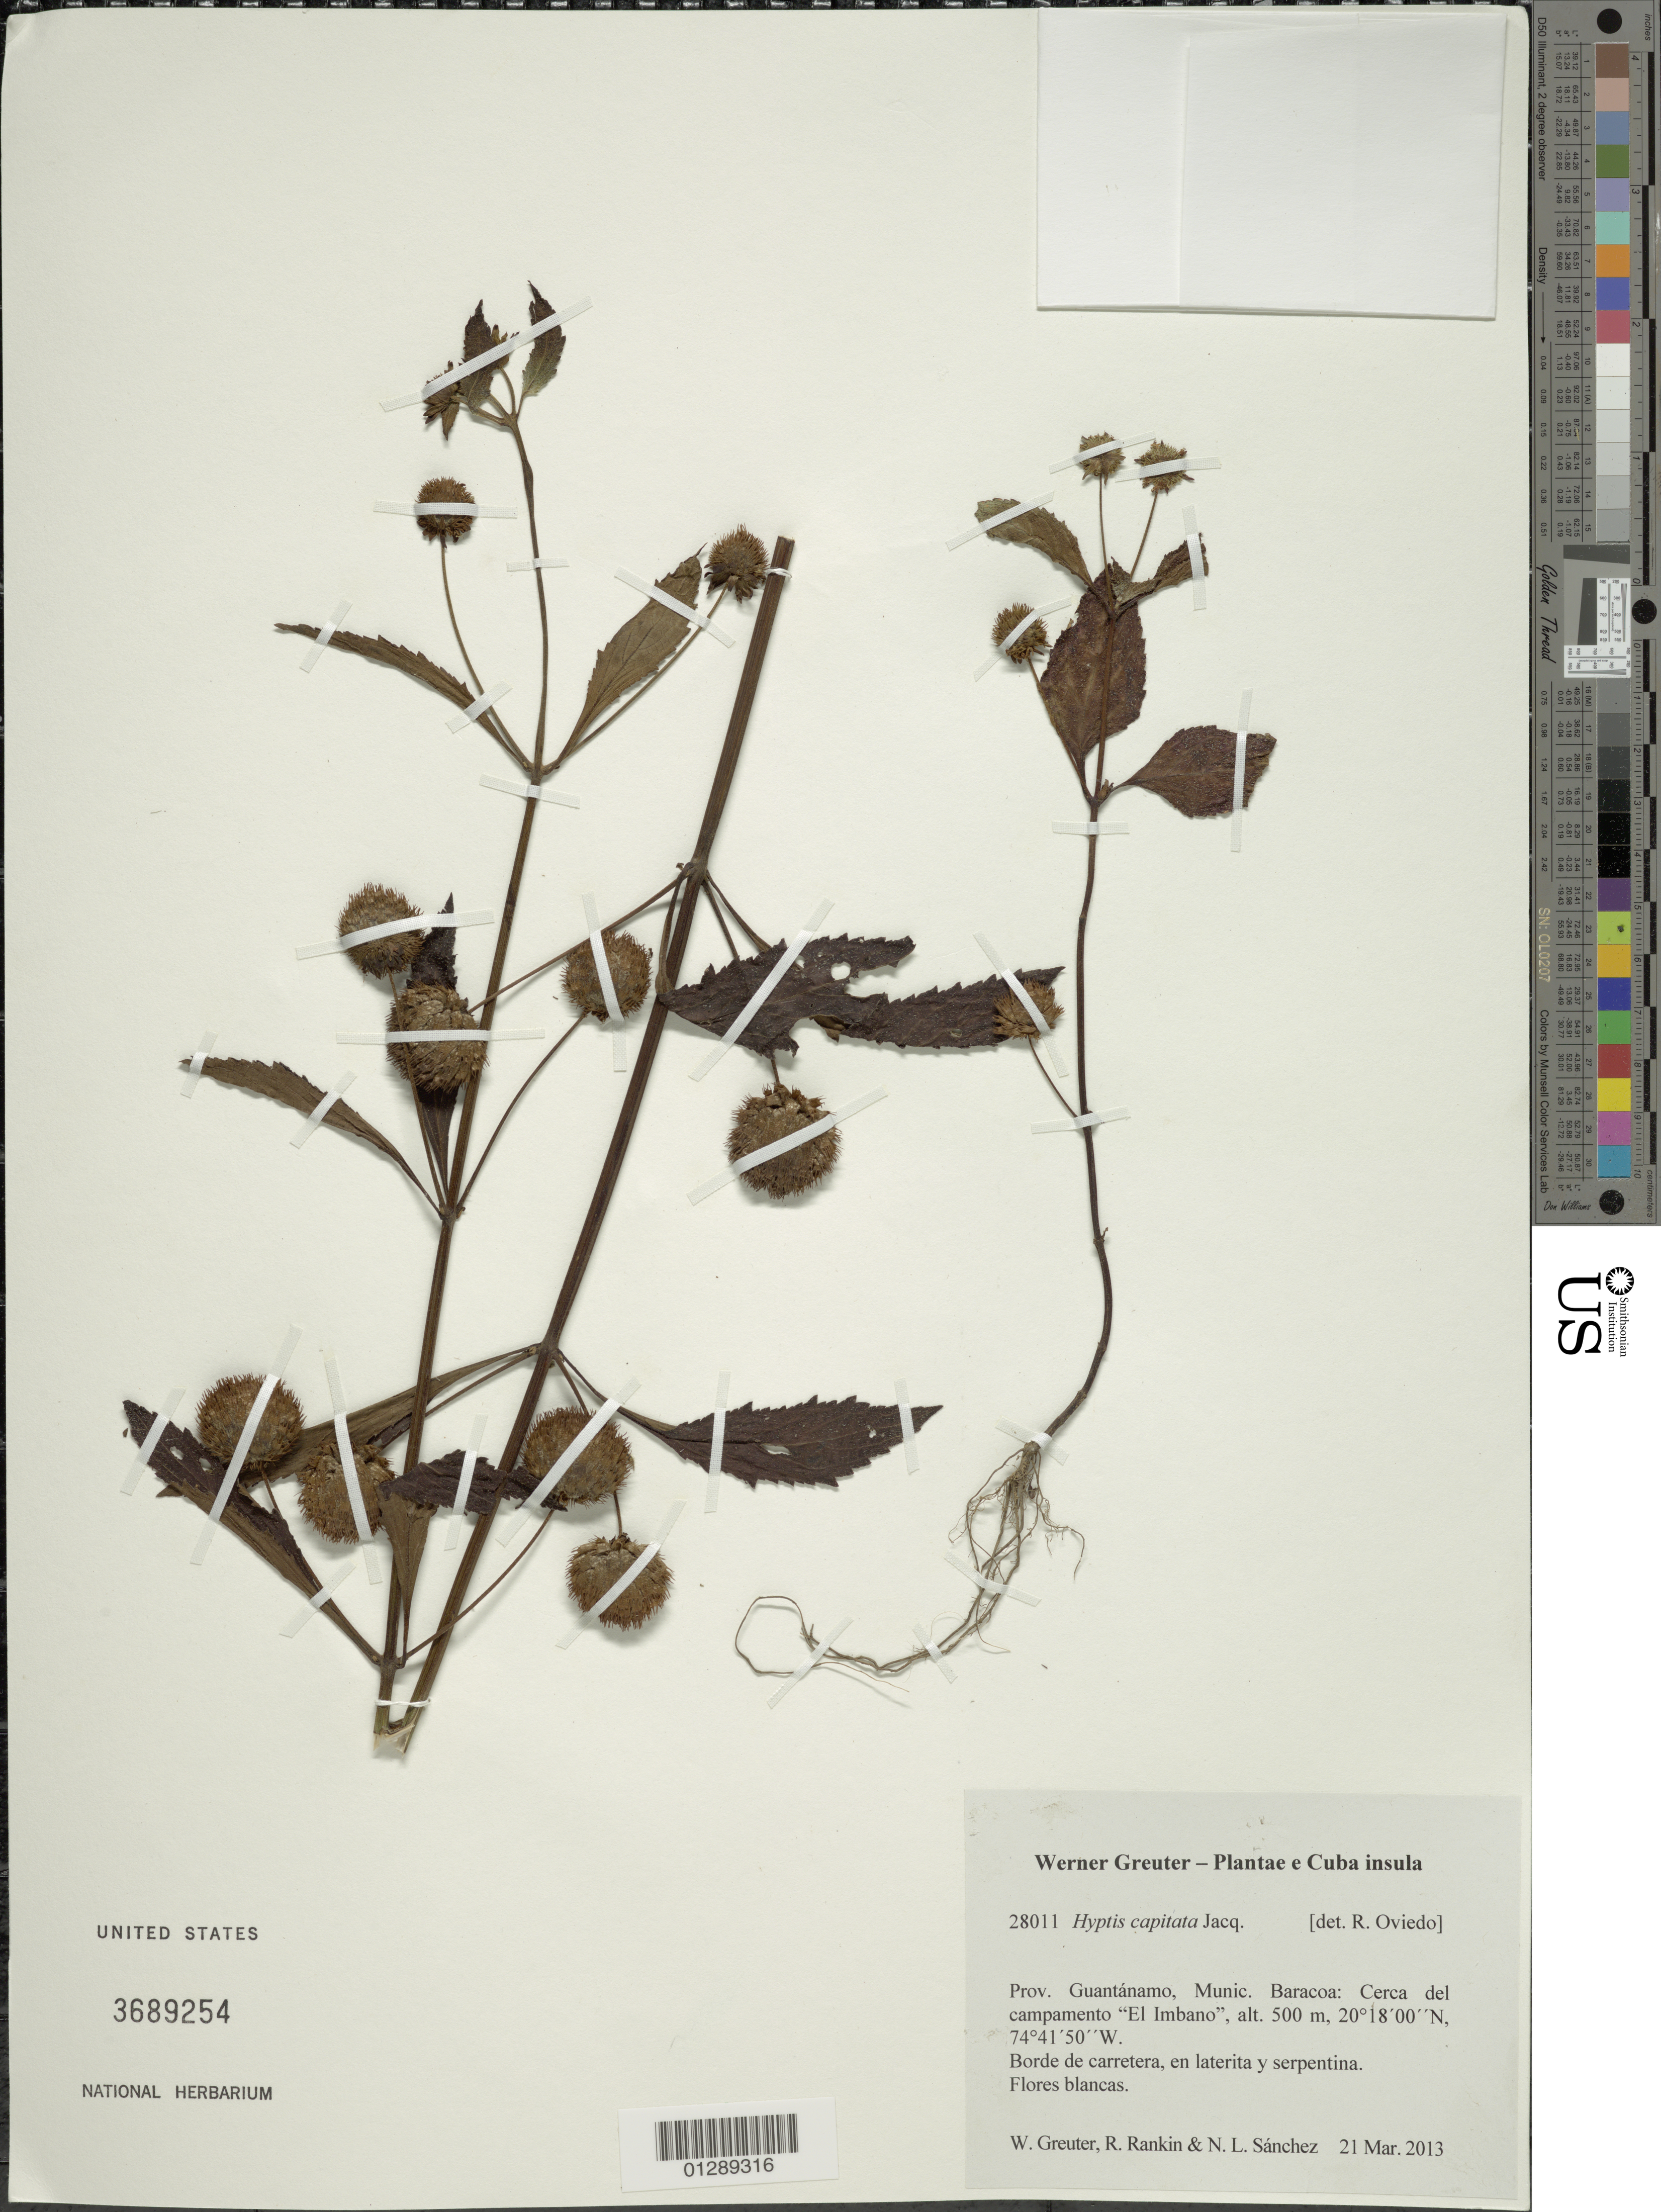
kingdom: Plantae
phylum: Tracheophyta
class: Magnoliopsida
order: Lamiales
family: Lamiaceae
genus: Hyptis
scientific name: Hyptis capitata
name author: Jacq.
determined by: Oviedo, R.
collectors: W. R. Greuter, R. Rankin Rodriguez & N. Sanchez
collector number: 28011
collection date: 2013-03-21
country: Cuba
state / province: Guantanamo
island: Cuba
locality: Munic. Baracoa: cerca del campamento "El Imbano".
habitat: Borde de carretera, en laterita y serpentina.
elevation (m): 500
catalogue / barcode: US 3689254